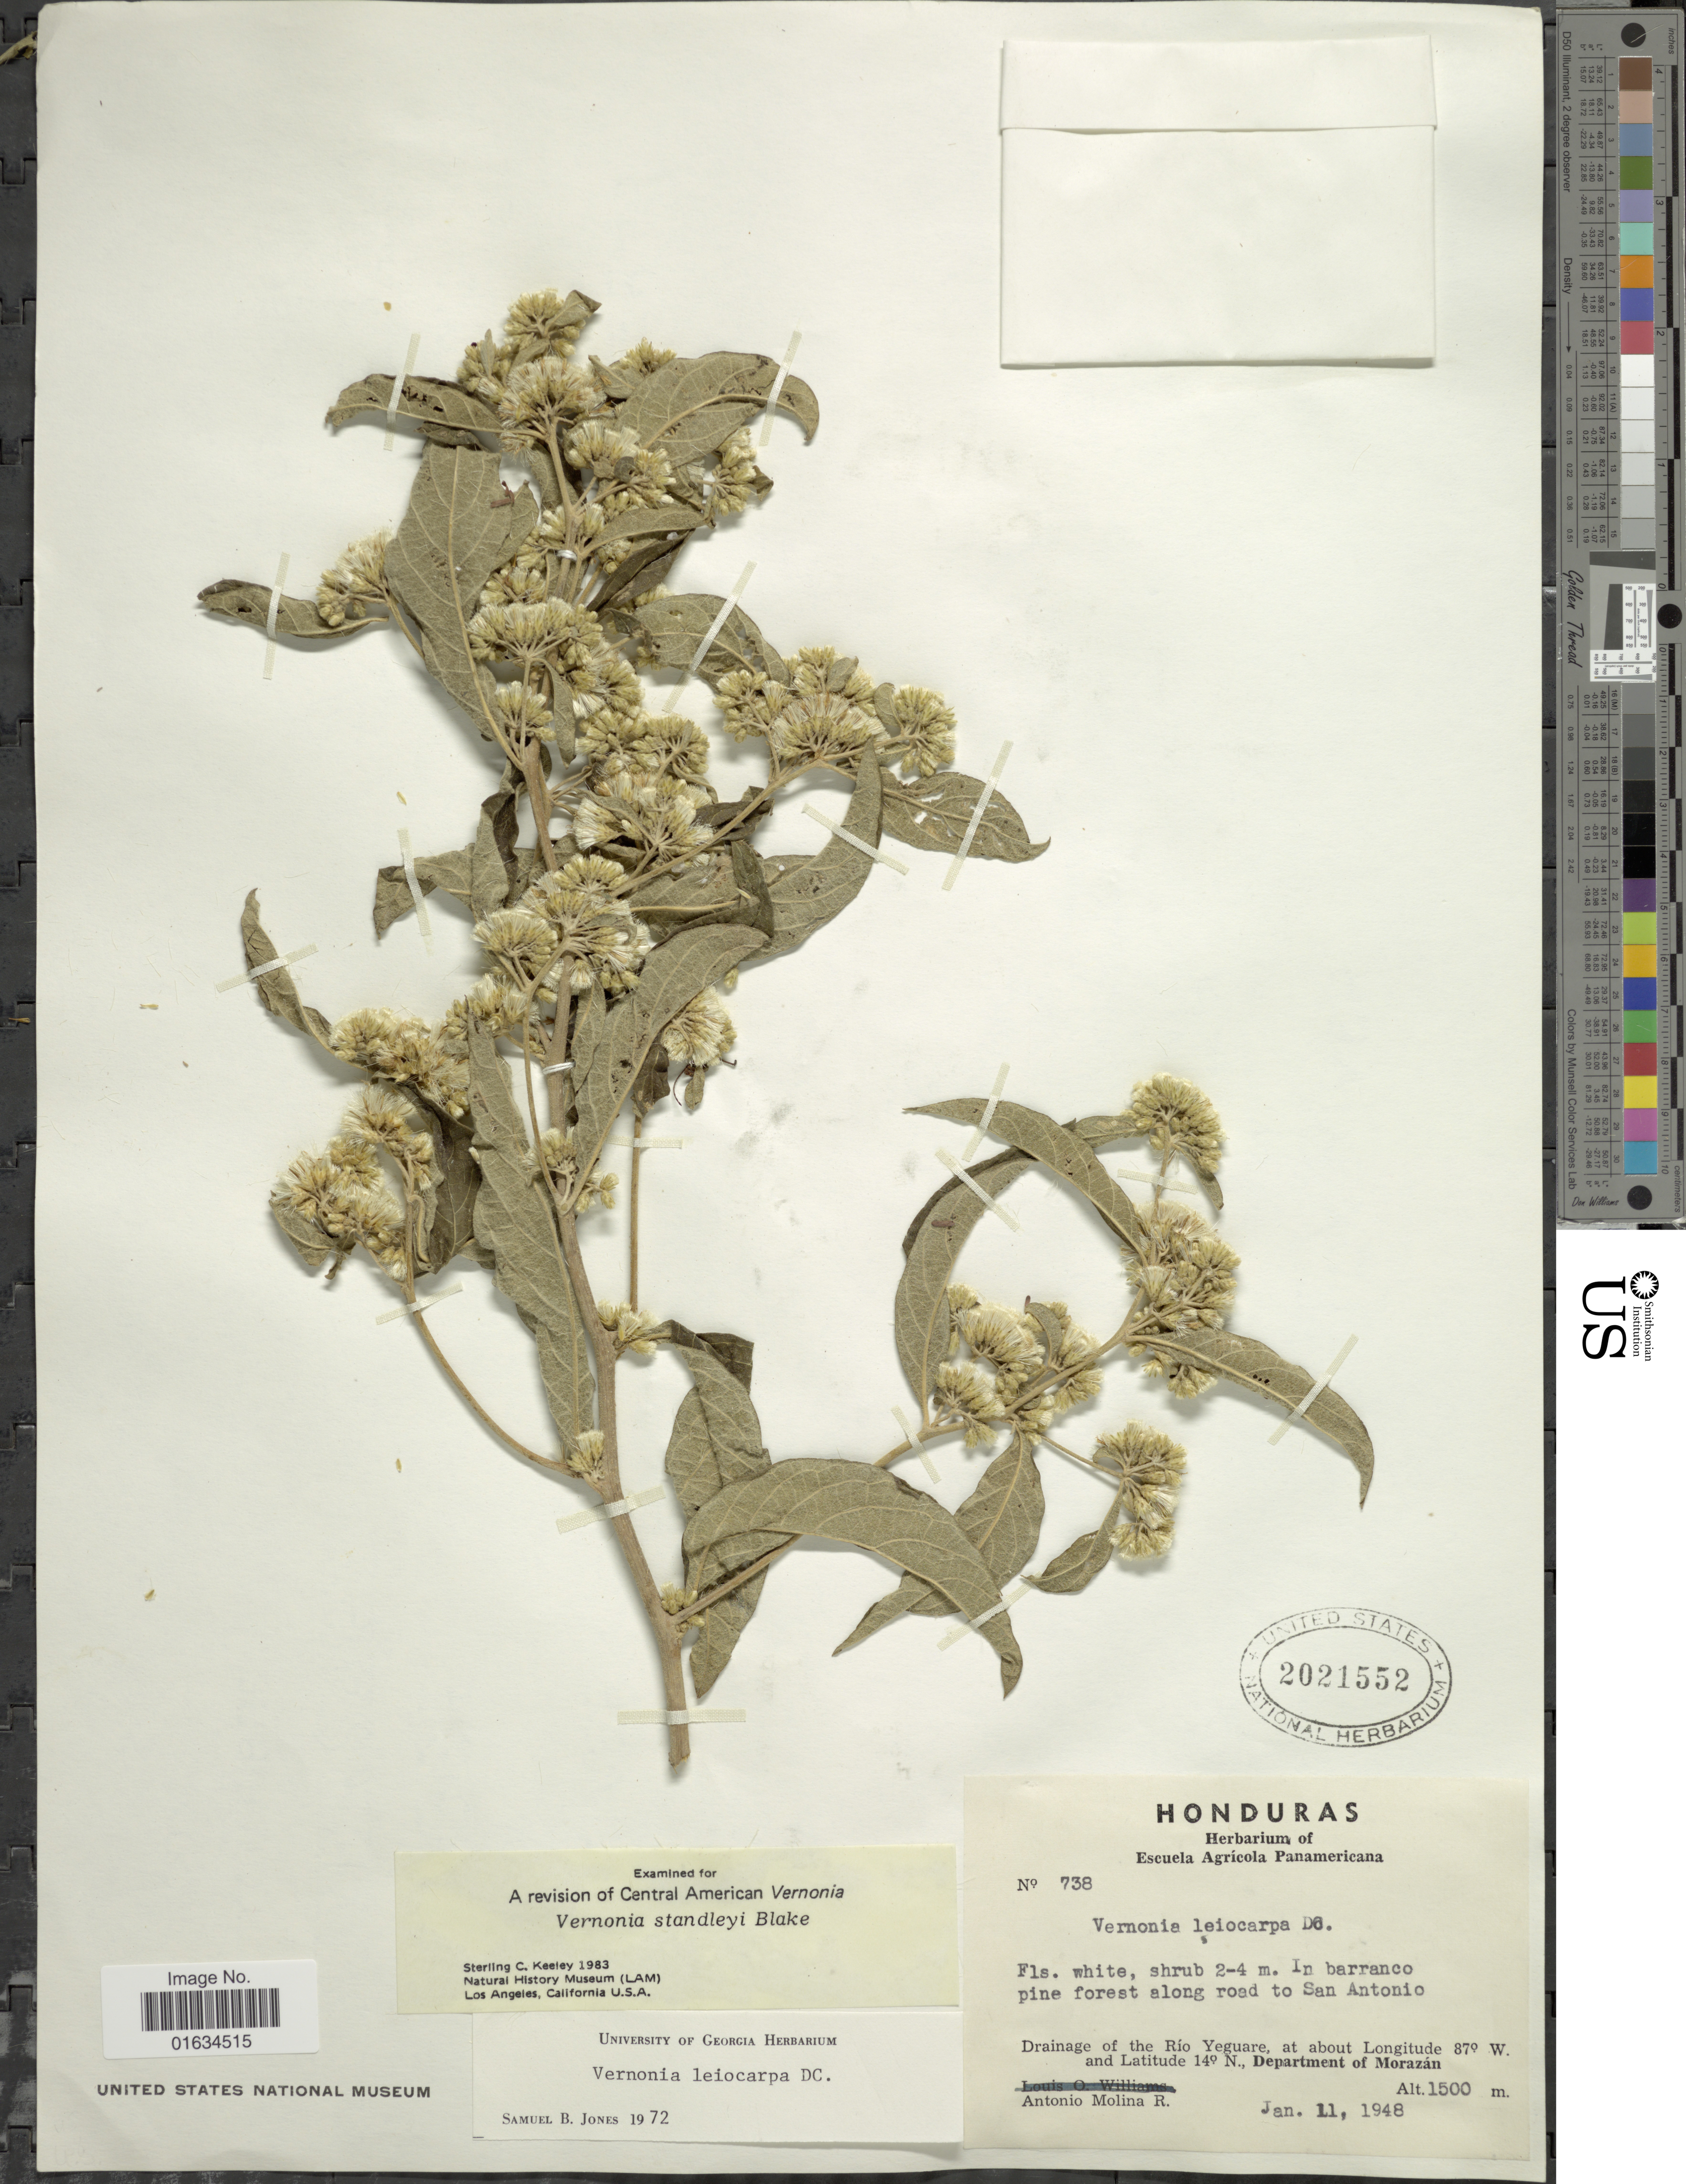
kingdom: Plantae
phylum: Tracheophyta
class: Magnoliopsida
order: Asterales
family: Asteraceae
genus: Critoniopsis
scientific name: Critoniopsis standleyi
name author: (S.F. Blake) H. Rob.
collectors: A. Molina R.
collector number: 738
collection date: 1948-01-11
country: Honduras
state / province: Fco. Morazán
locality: In barranco pine forest along road to San Antonio, Drainage of the Rio Yeguare, Department of Morazan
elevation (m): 1500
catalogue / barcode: US 2021552